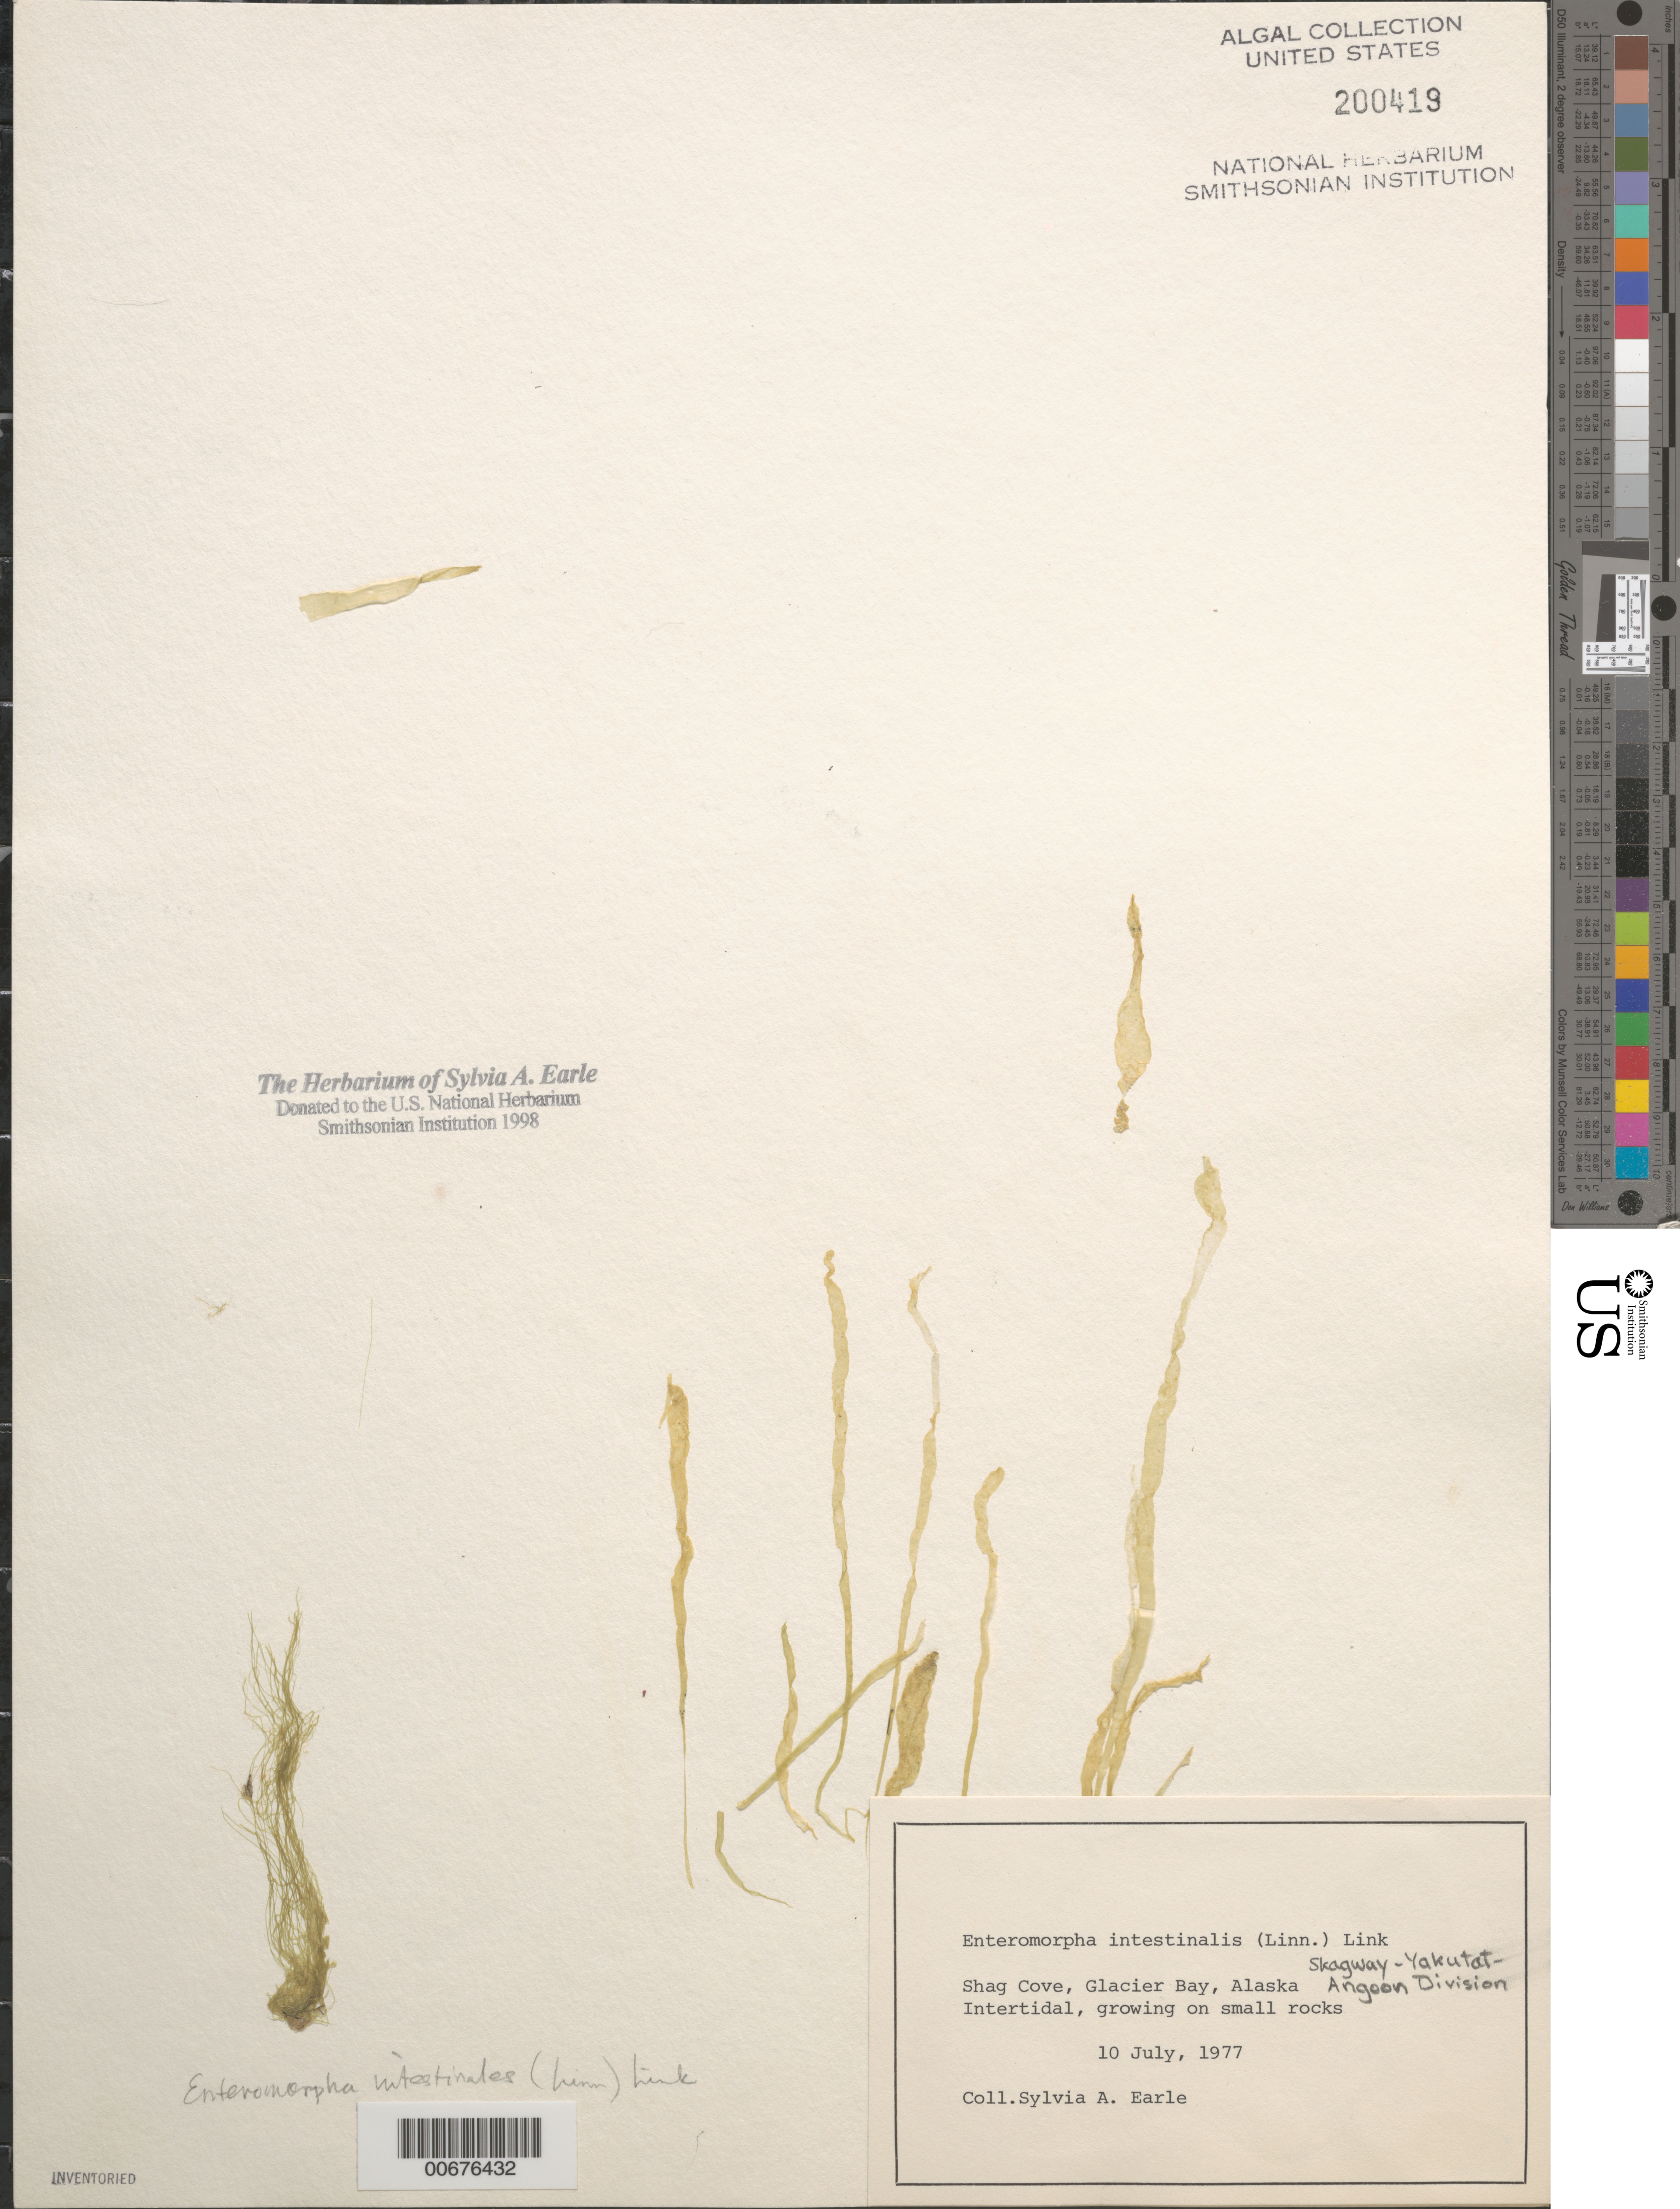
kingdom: Plantae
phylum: Chlorophyta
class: Ulvophyceae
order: Ulvales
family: Ulvaceae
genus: Ulva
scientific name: Ulva intestinalis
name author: L.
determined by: Algae name updating Project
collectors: S. A. Earle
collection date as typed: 10 Jul 1977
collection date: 1977-07-10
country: United States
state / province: Alaska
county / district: Skagway-Yakutat-Angoon Division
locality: Shag Cove, Glacier Bay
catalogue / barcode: US 200419